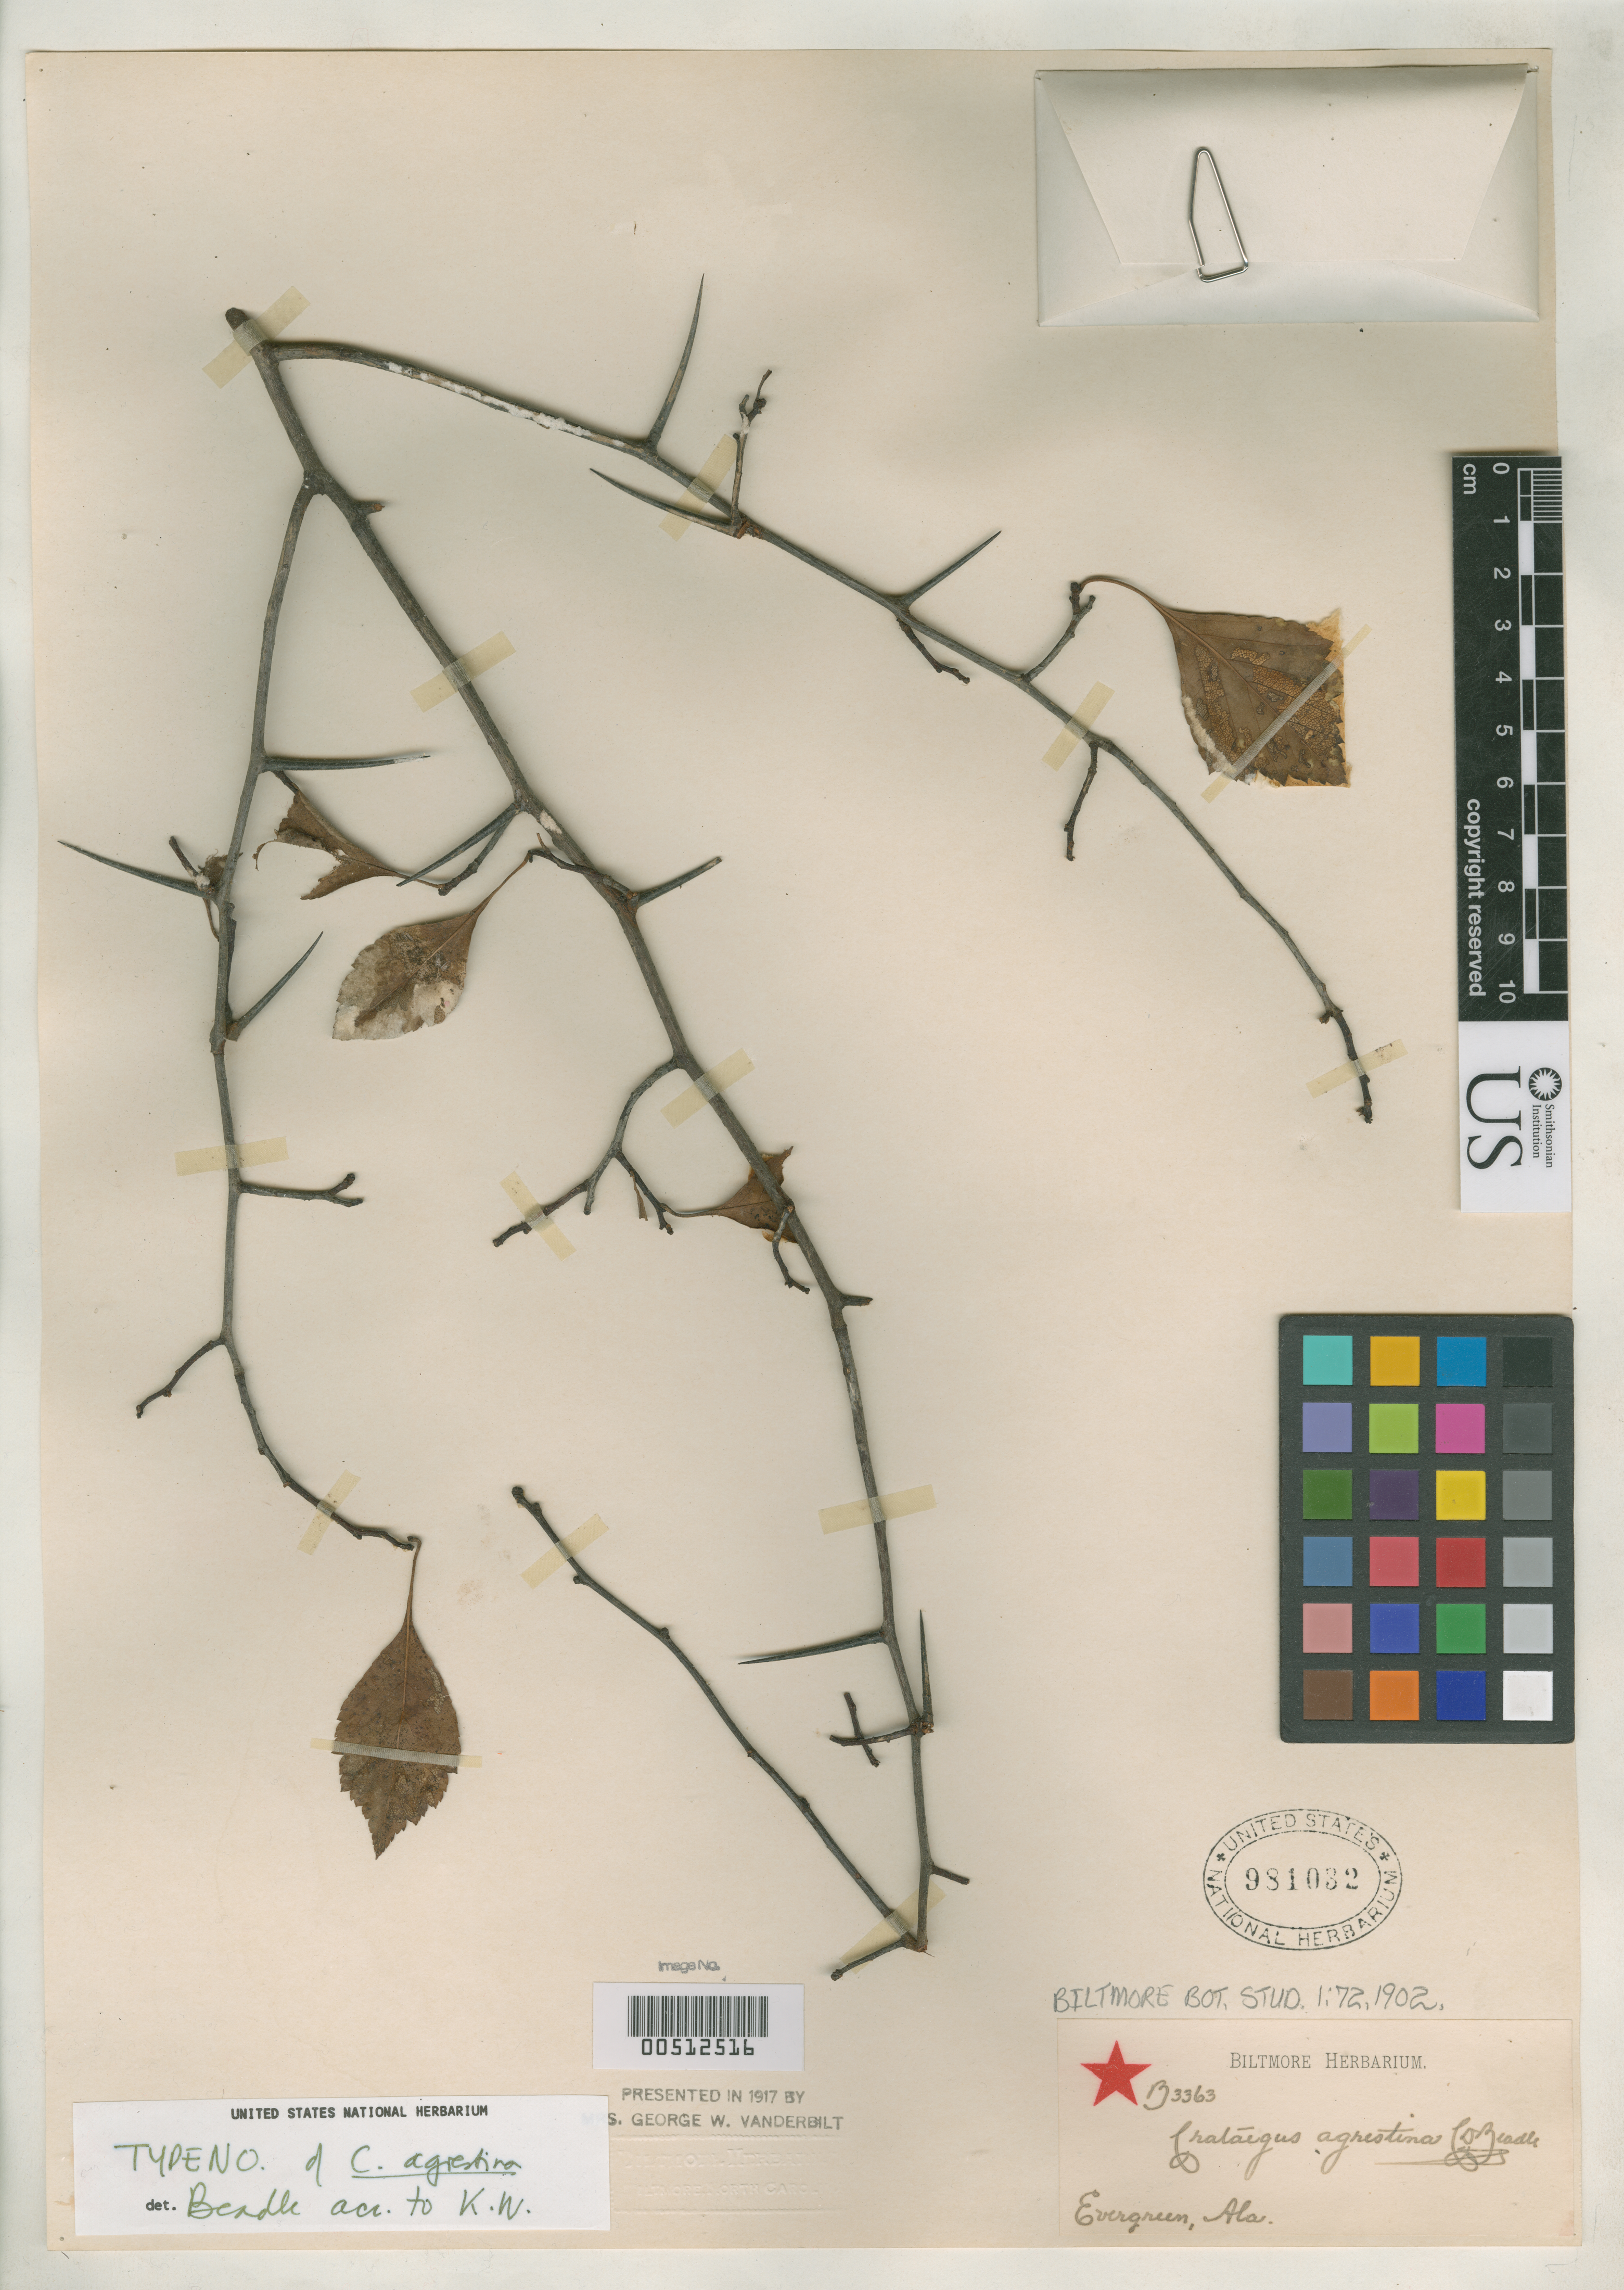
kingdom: Plantae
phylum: Tracheophyta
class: Magnoliopsida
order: Rosales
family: Rosaceae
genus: Crataegus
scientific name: Crataegus agrestina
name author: Beadle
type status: Syntype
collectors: ex herb. Biltmore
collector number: B 3363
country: United States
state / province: Alabama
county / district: Conecuh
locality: Near Evergreen.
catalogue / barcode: US 981032